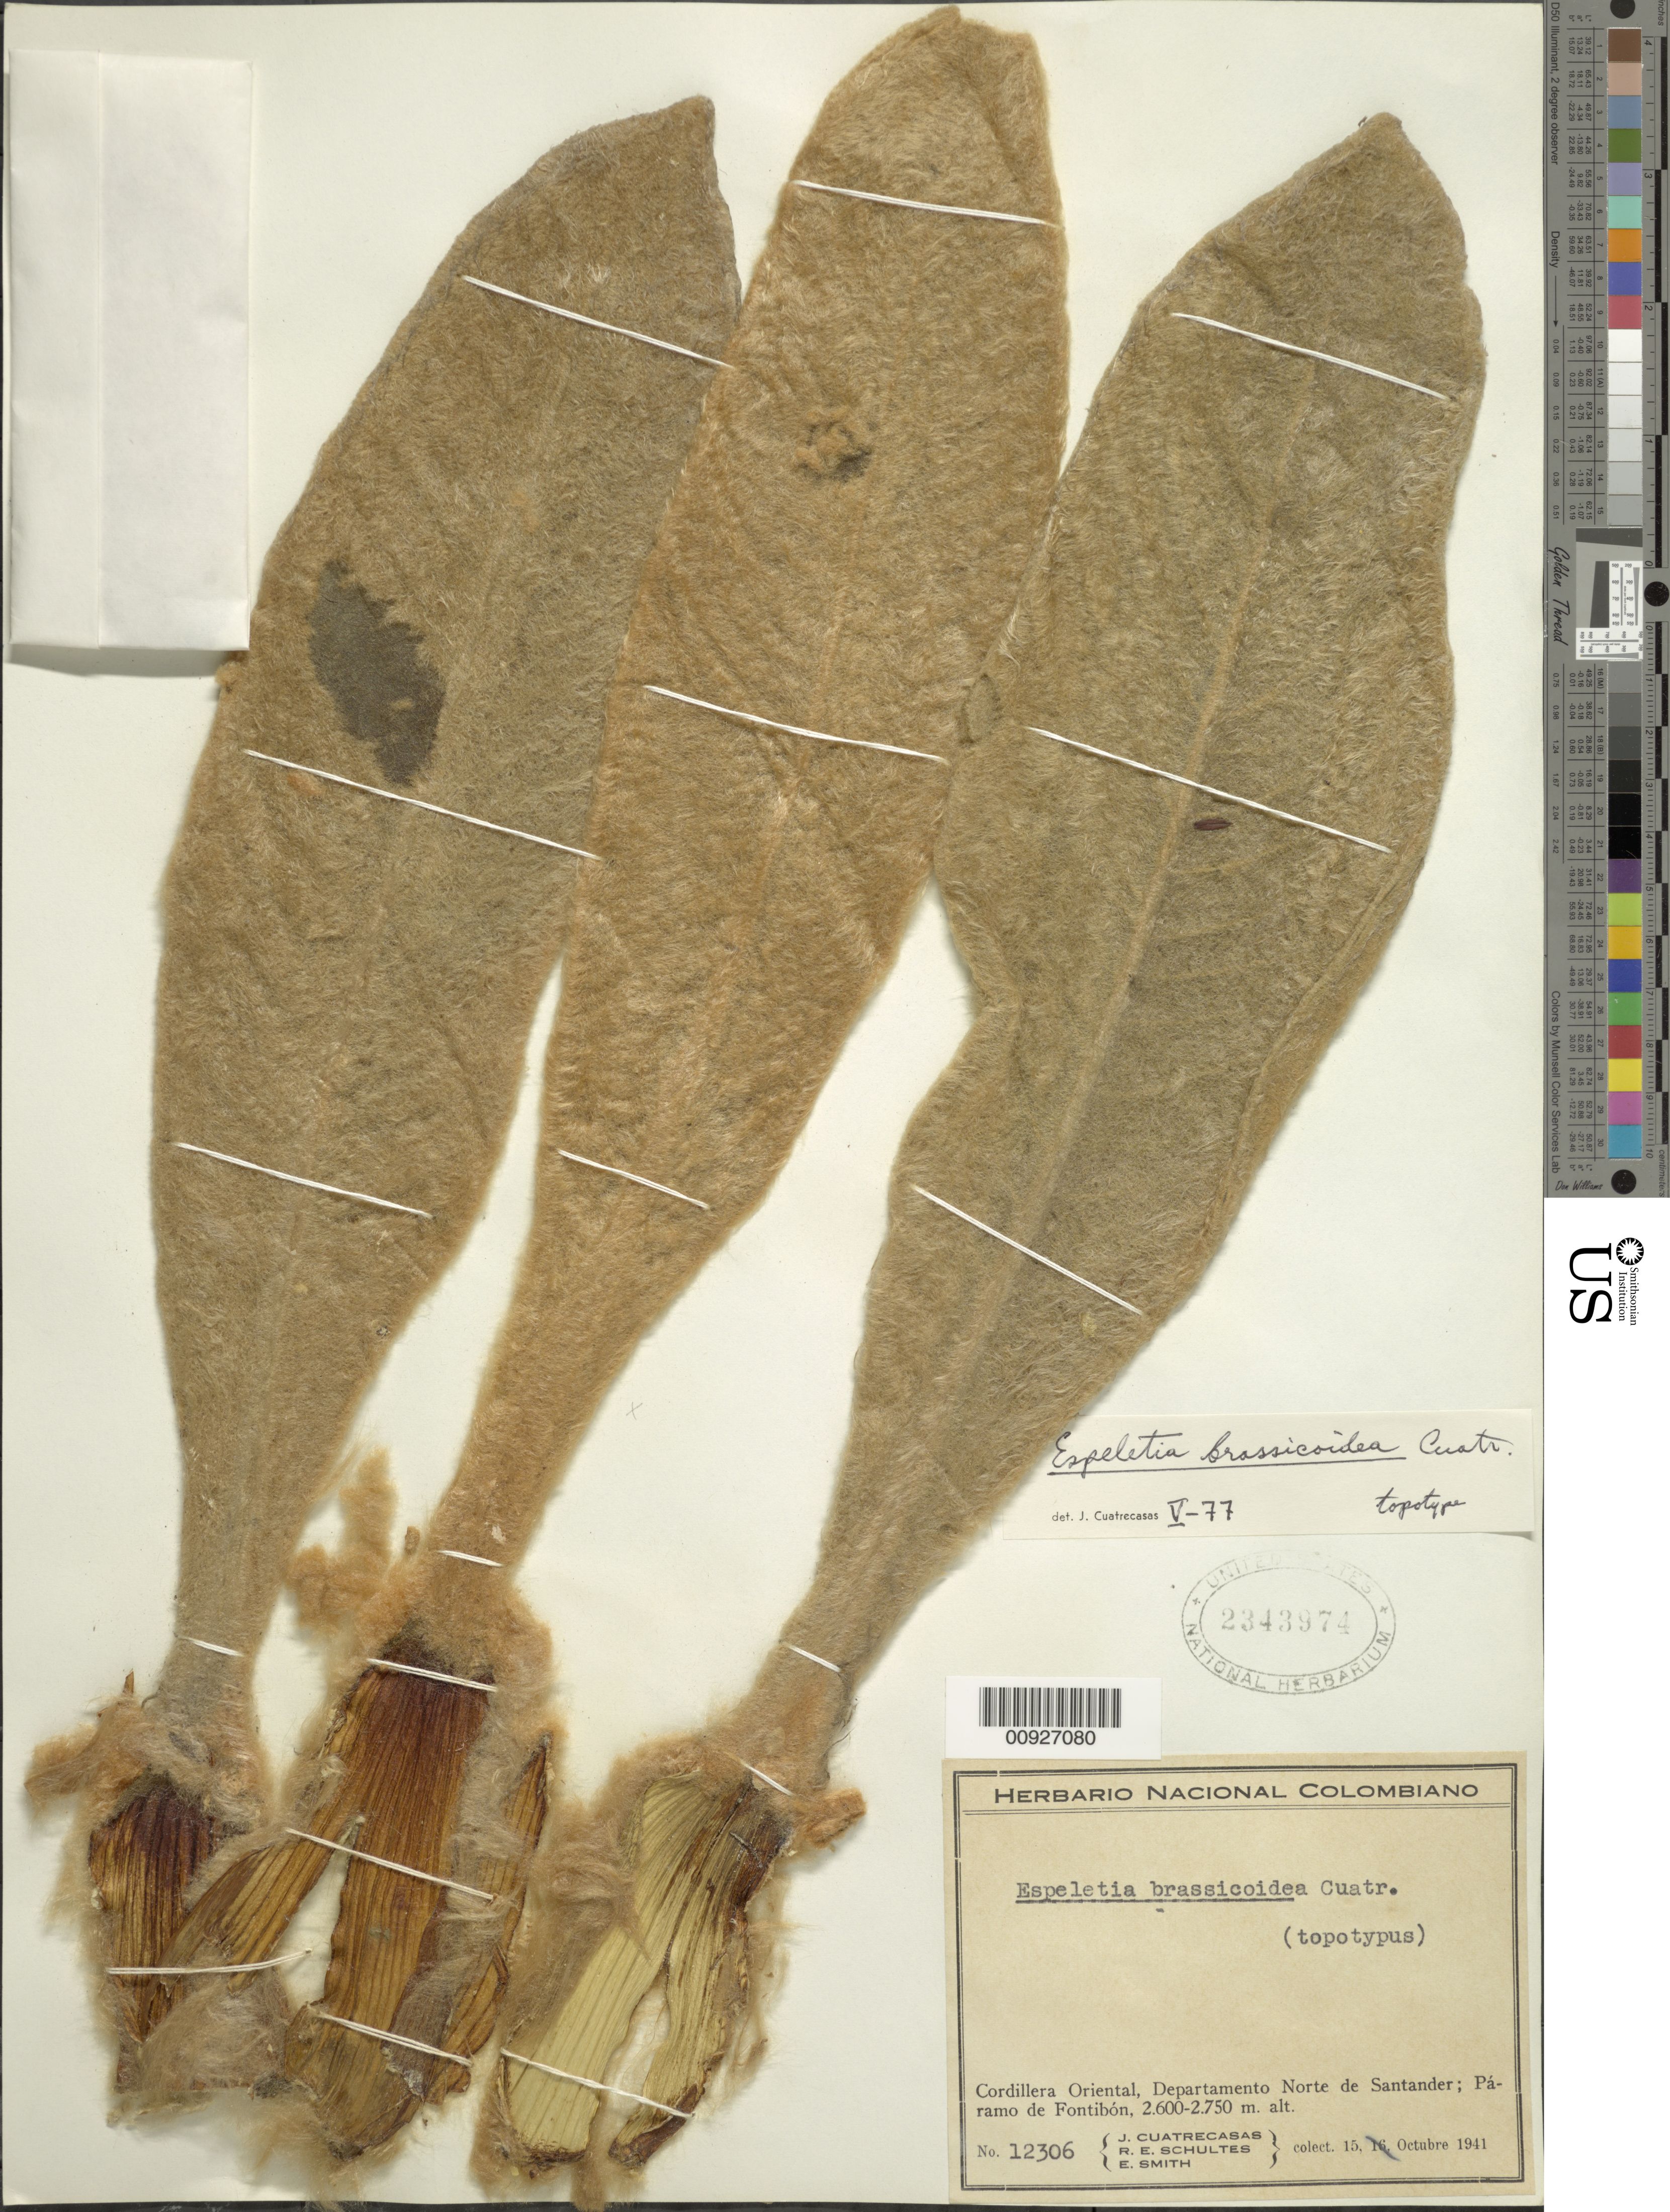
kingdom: Plantae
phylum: Tracheophyta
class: Magnoliopsida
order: Asterales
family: Asteraceae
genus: Espeletia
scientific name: Espeletia brassicoidea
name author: Cuatrec.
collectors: J. Cuatrecasas, R. E. Schultes & C. E. Smith Jr.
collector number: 12306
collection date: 1941-10-15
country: Colombia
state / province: Norte de Santander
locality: Páramo de Fontibón. Cordillera Oriental, Páramo de Fontibón.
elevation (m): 2600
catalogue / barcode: US 2343974